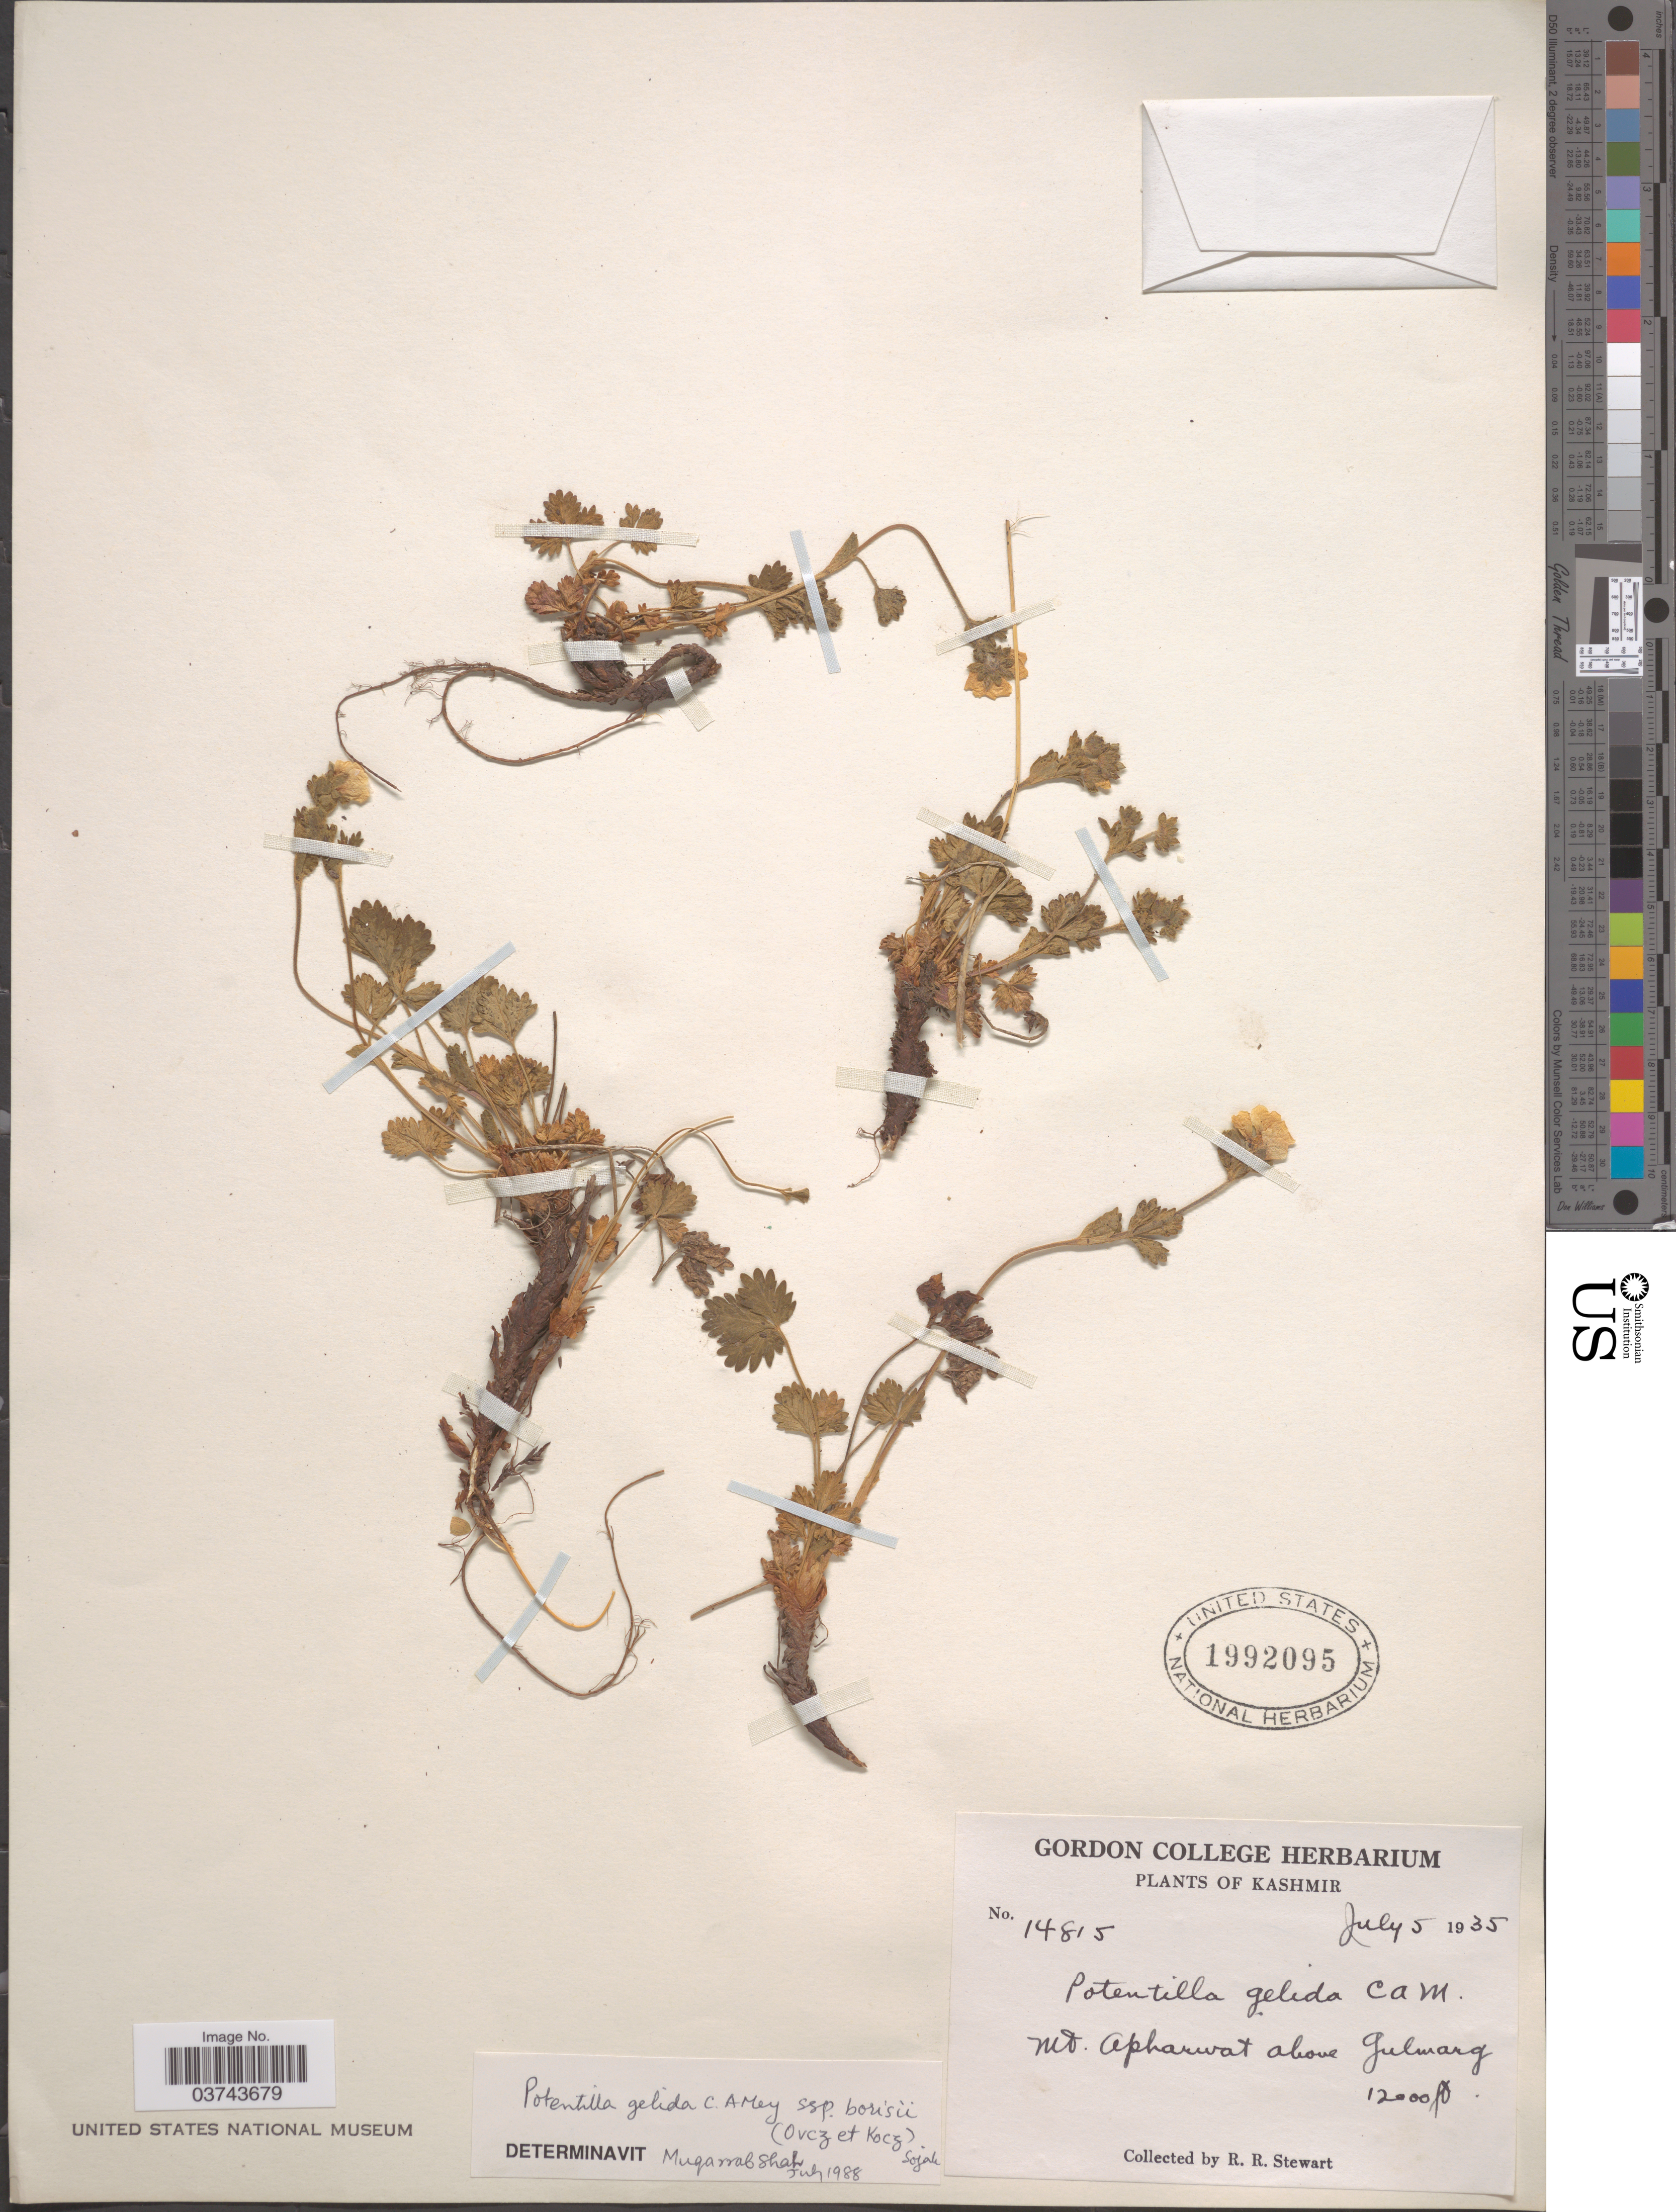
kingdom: Plantae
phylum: Tracheophyta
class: Magnoliopsida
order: Rosales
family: Rosaceae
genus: Potentilla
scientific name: Potentilla gelida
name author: C.A. Mey.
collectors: R. Stewart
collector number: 14815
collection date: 1935-07-05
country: India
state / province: Jammu and Kashmir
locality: Kashmir. Mt. Apharwat above Gulmarg.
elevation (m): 3658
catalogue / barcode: US 1992095